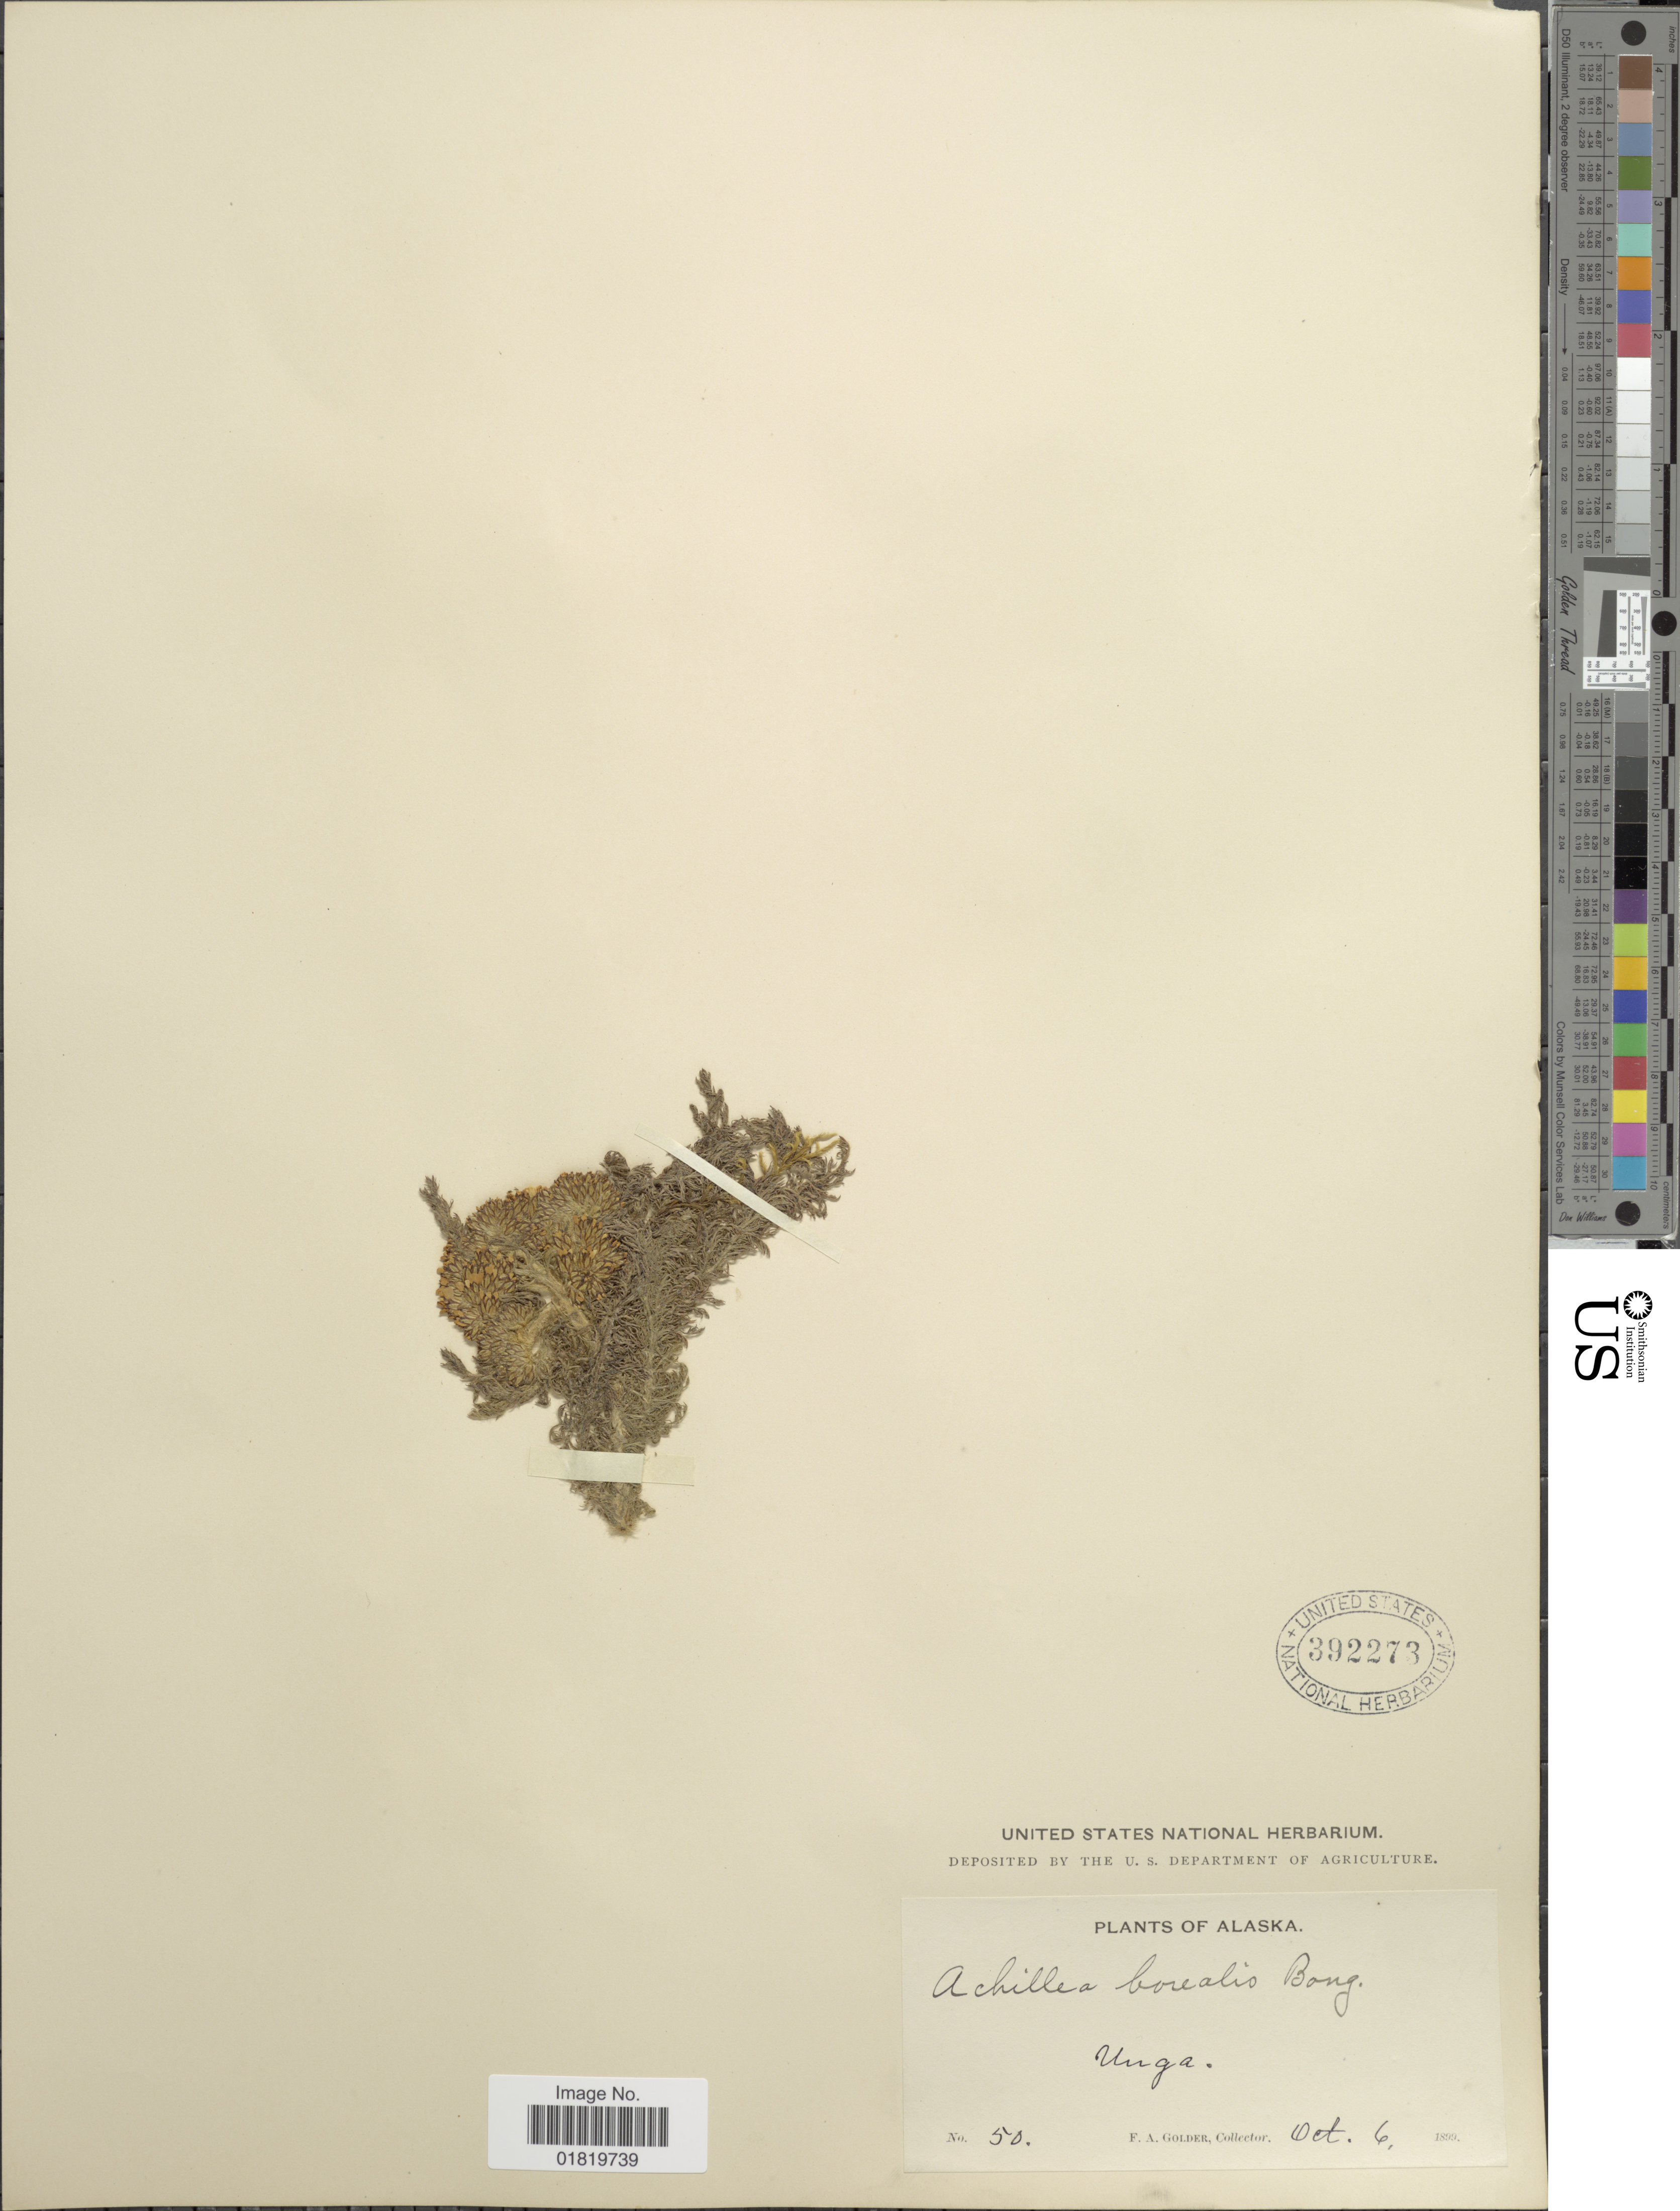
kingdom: Plantae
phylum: Tracheophyta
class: Magnoliopsida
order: Asterales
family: Asteraceae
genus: Achillea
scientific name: Achillea borealis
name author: Bong.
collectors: F. Golder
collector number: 50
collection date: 1899-10-06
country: United States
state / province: Alaska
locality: Unga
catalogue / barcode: US 392273